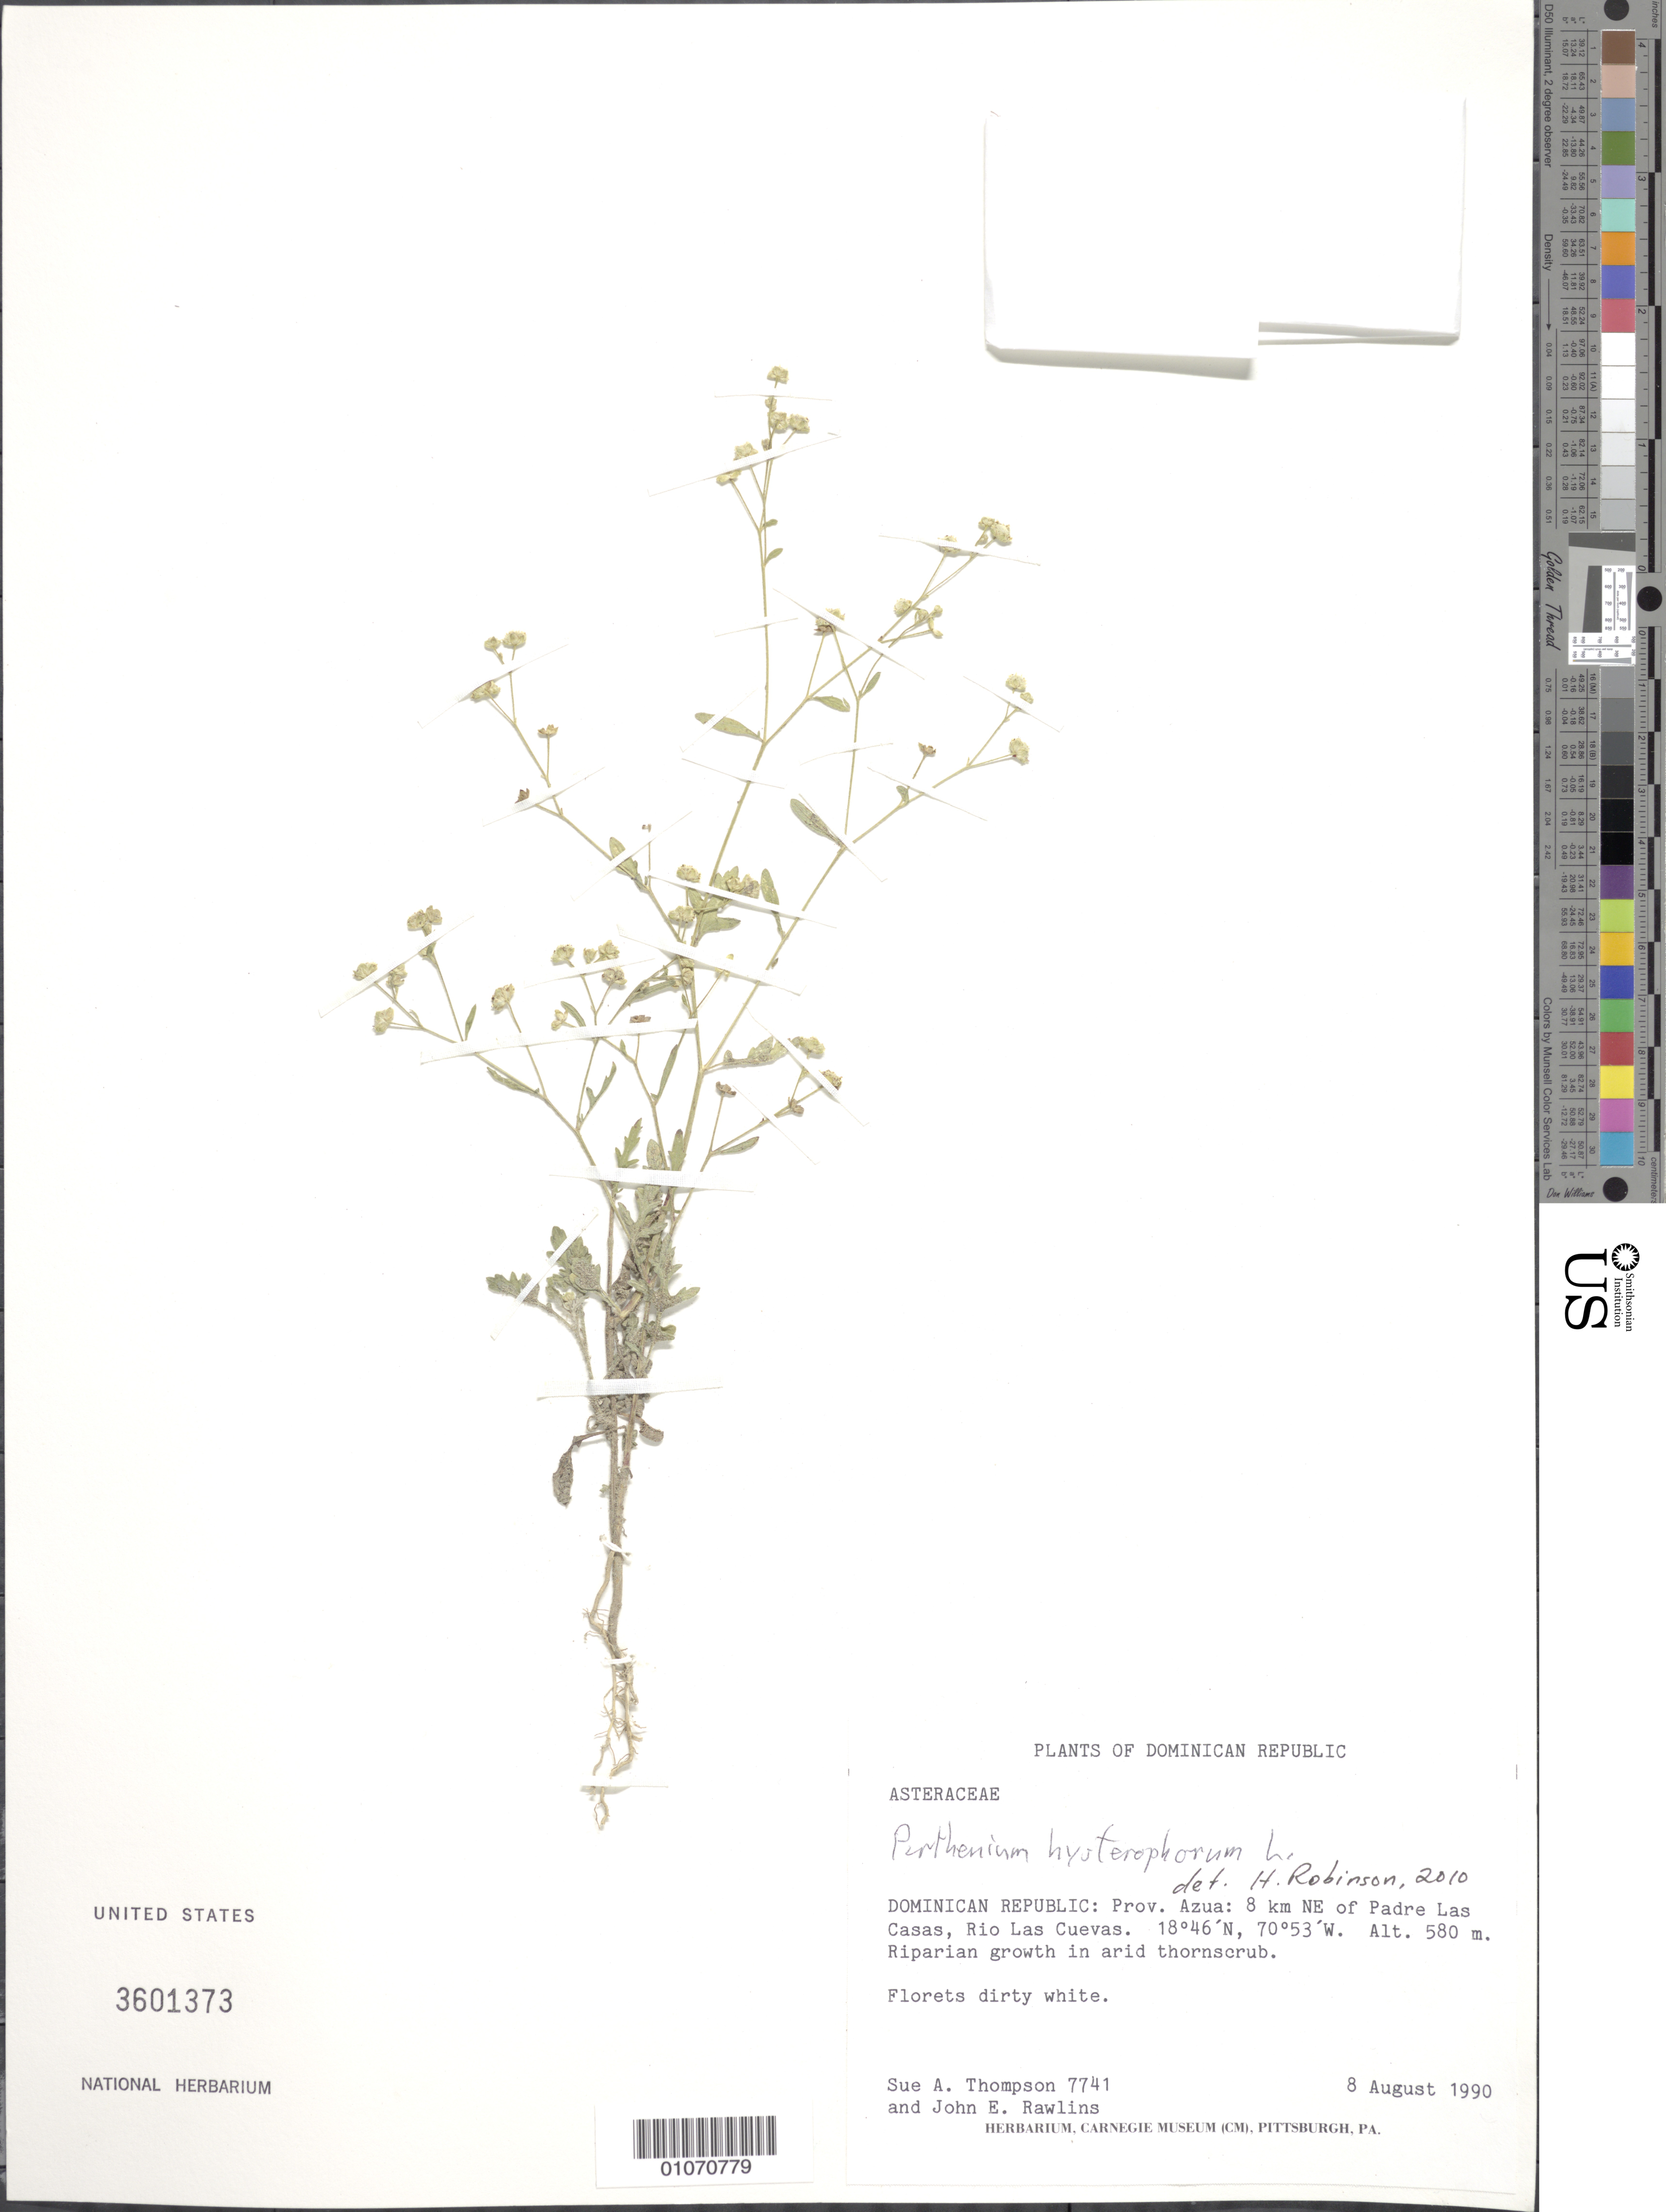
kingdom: Plantae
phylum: Tracheophyta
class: Magnoliopsida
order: Asterales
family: Asteraceae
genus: Parthenium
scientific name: Parthenium hysterophorus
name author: L.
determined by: Robinson, Harold E., (US)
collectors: S. A. Thompson & J. Rawlins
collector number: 7741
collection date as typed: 08 Aug 1990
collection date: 1990-08-08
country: Dominican Republic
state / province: Azua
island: Hispaniola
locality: Padre las Casas, 8 km NE of; Rio Las Cuevas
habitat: Riparian growth in arid thorn scrub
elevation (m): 580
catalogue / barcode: US 3601373